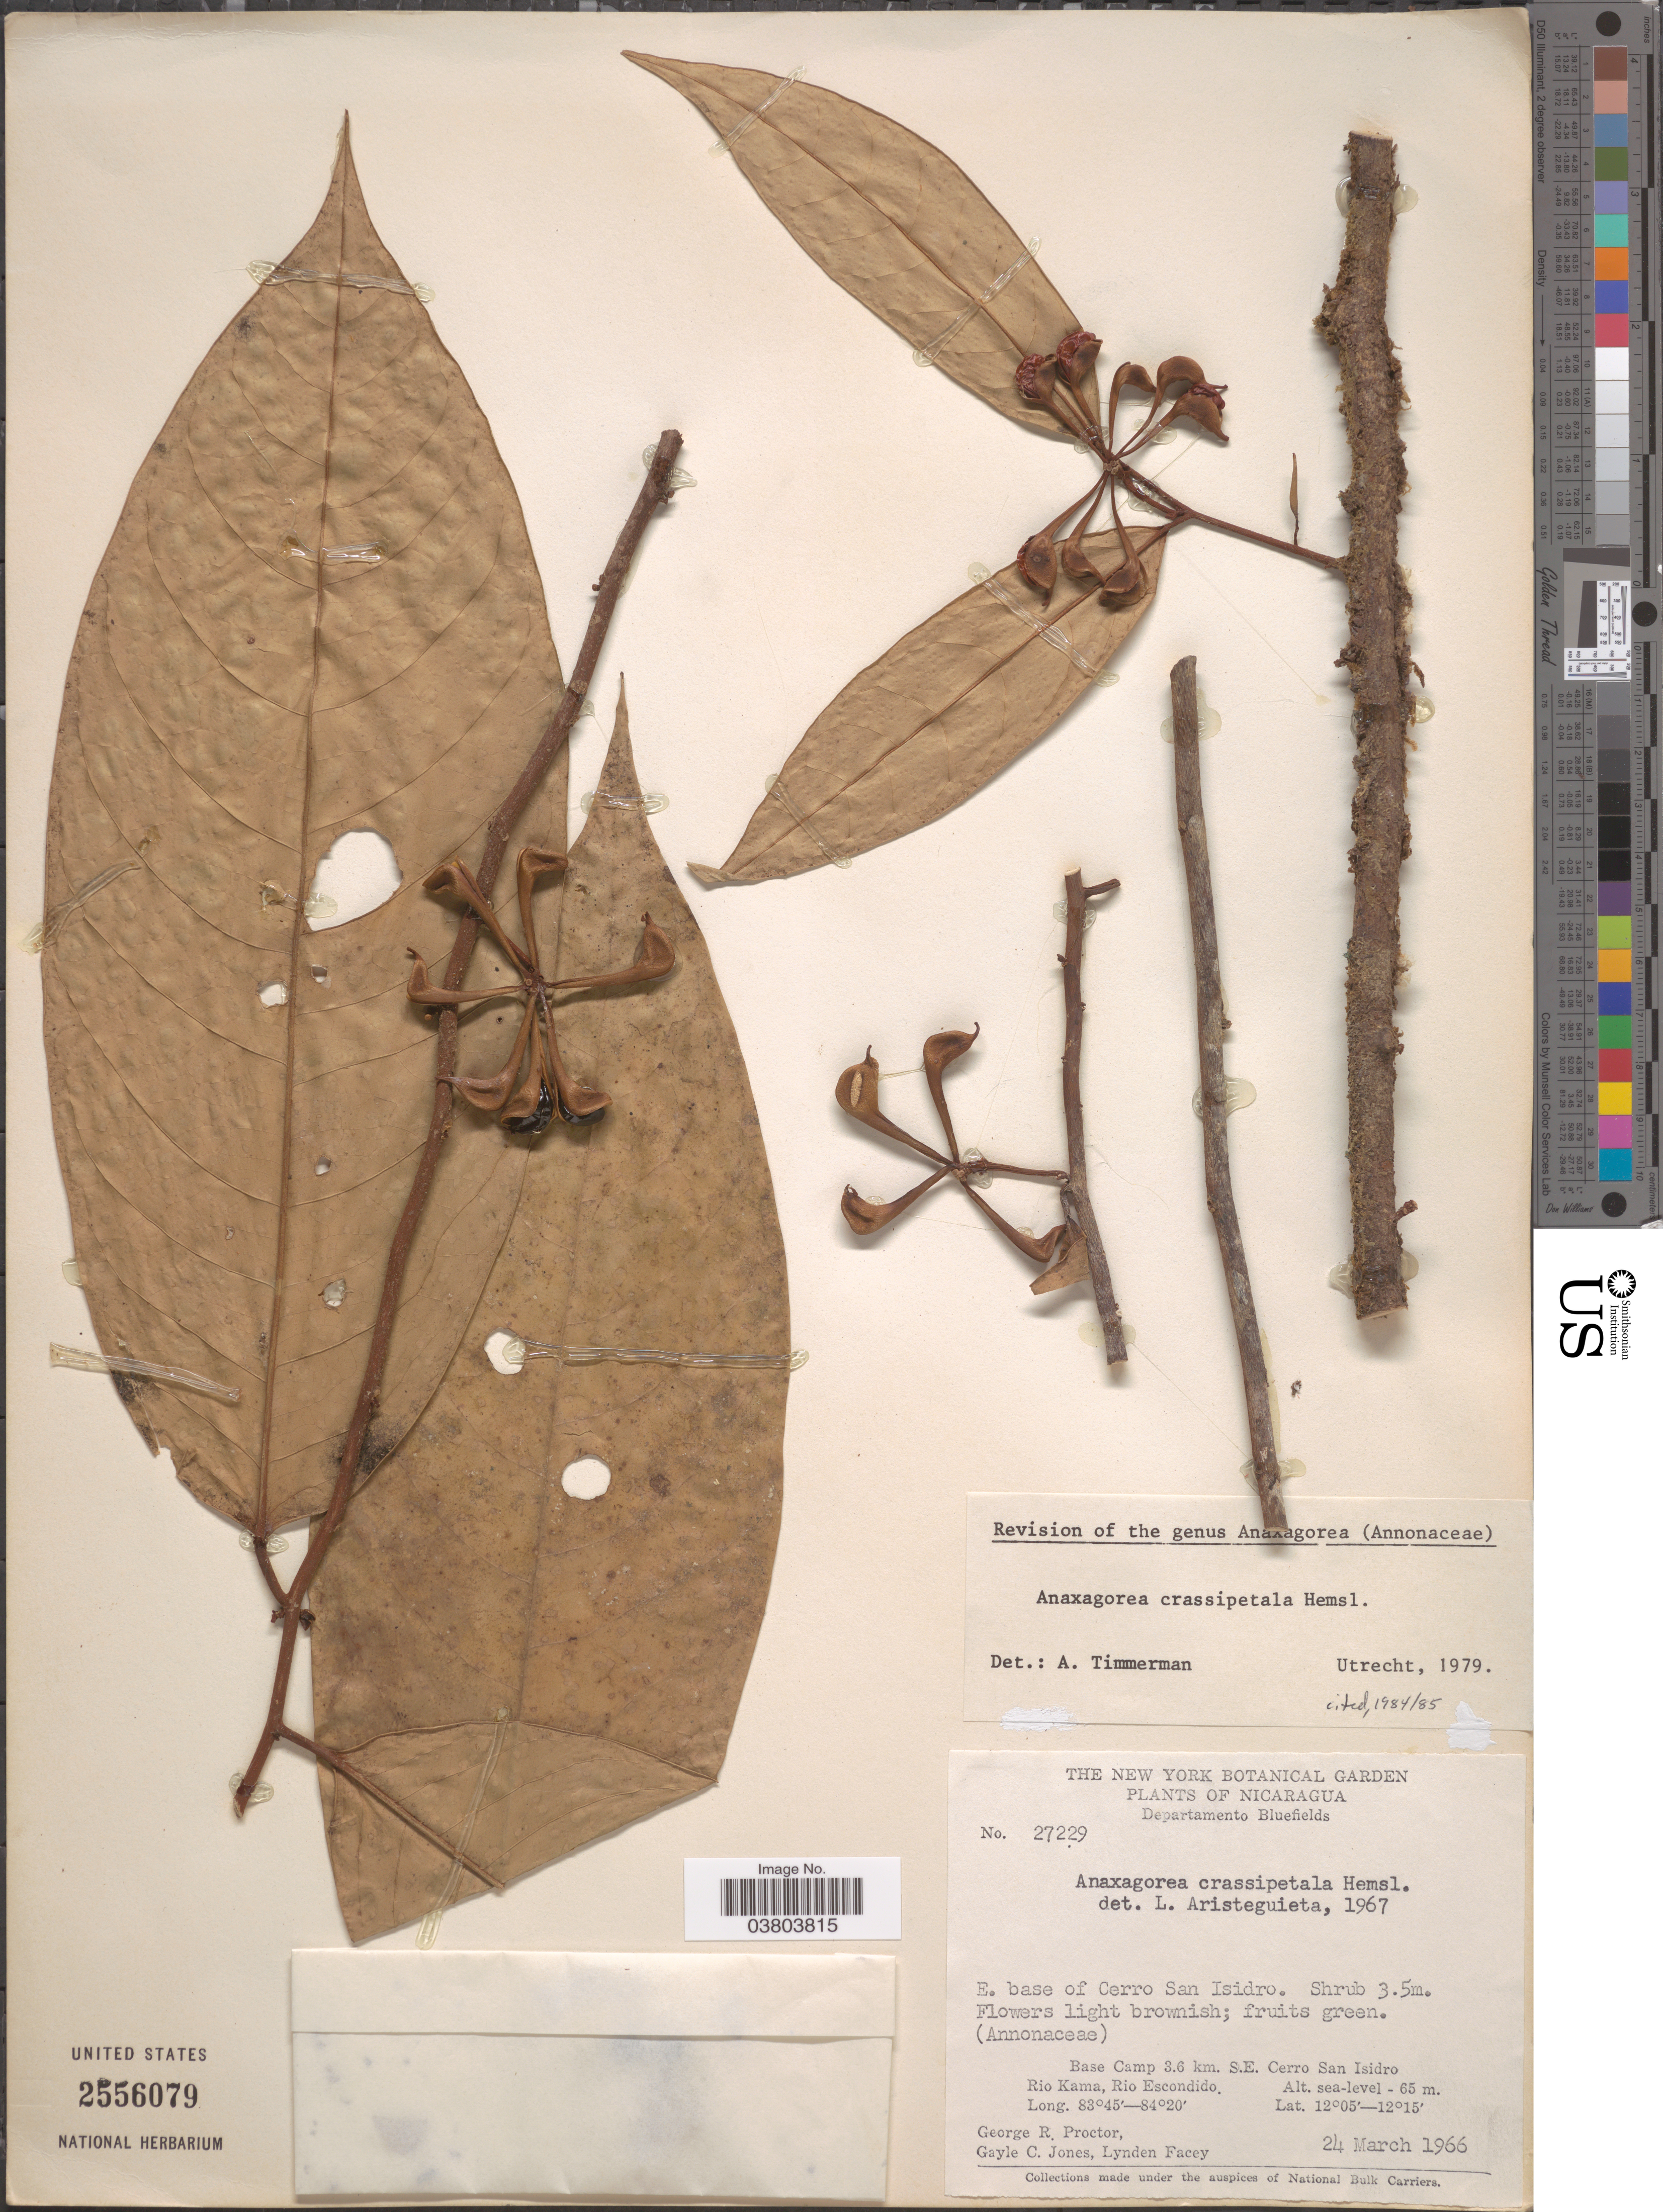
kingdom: Plantae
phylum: Tracheophyta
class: Magnoliopsida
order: Magnoliales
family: Annonaceae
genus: Anaxagorea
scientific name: Anaxagorea crassipetala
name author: Hemsl.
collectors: G. Proctor, G. C. Jones & L. Facey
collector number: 27229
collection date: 1966-03-24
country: Nicaragua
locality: Departamento Bluefields. Base Camp 3.6 km. S.E. Cerro San Isidro. Rio Kama, Rio Escondido.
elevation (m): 0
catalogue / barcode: US 2556079